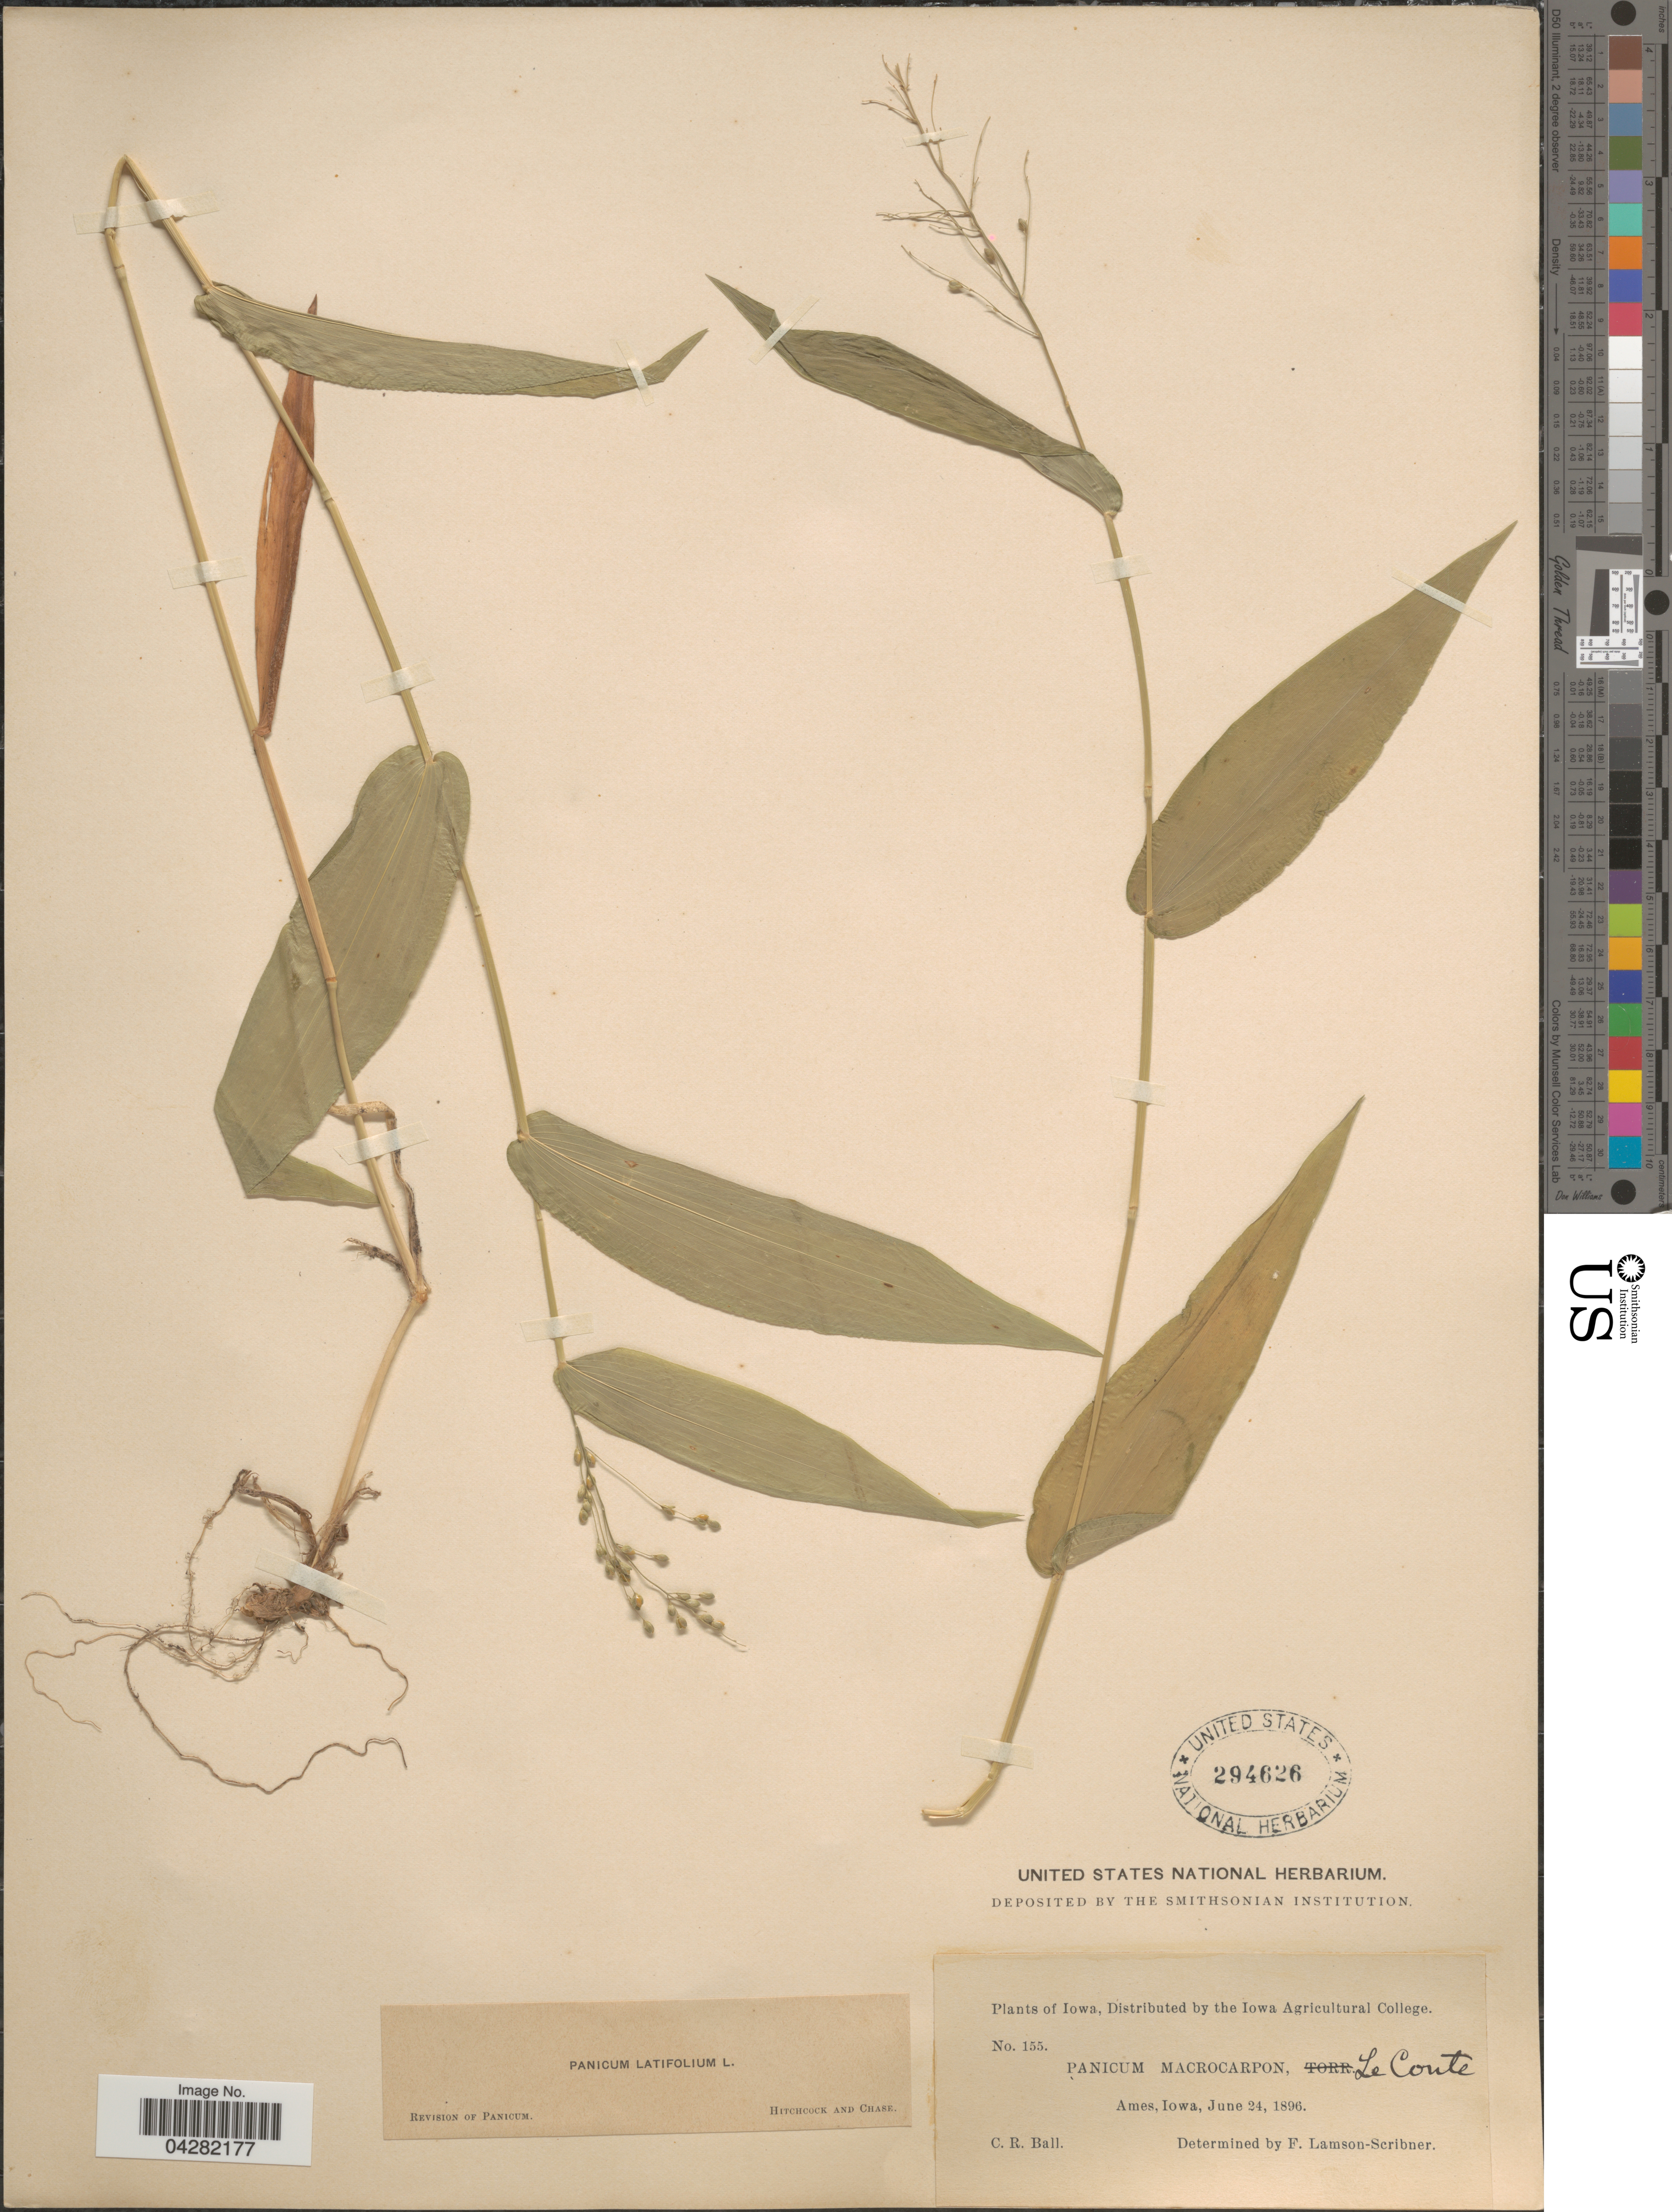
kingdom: Plantae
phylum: Tracheophyta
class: Liliopsida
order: Poales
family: Poaceae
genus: Dichanthelium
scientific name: Dichanthelium latifolium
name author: (L.) Harvill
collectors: C. R. Ball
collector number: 155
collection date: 1896-06-24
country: United States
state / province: Iowa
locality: Ames.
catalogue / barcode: US 294626